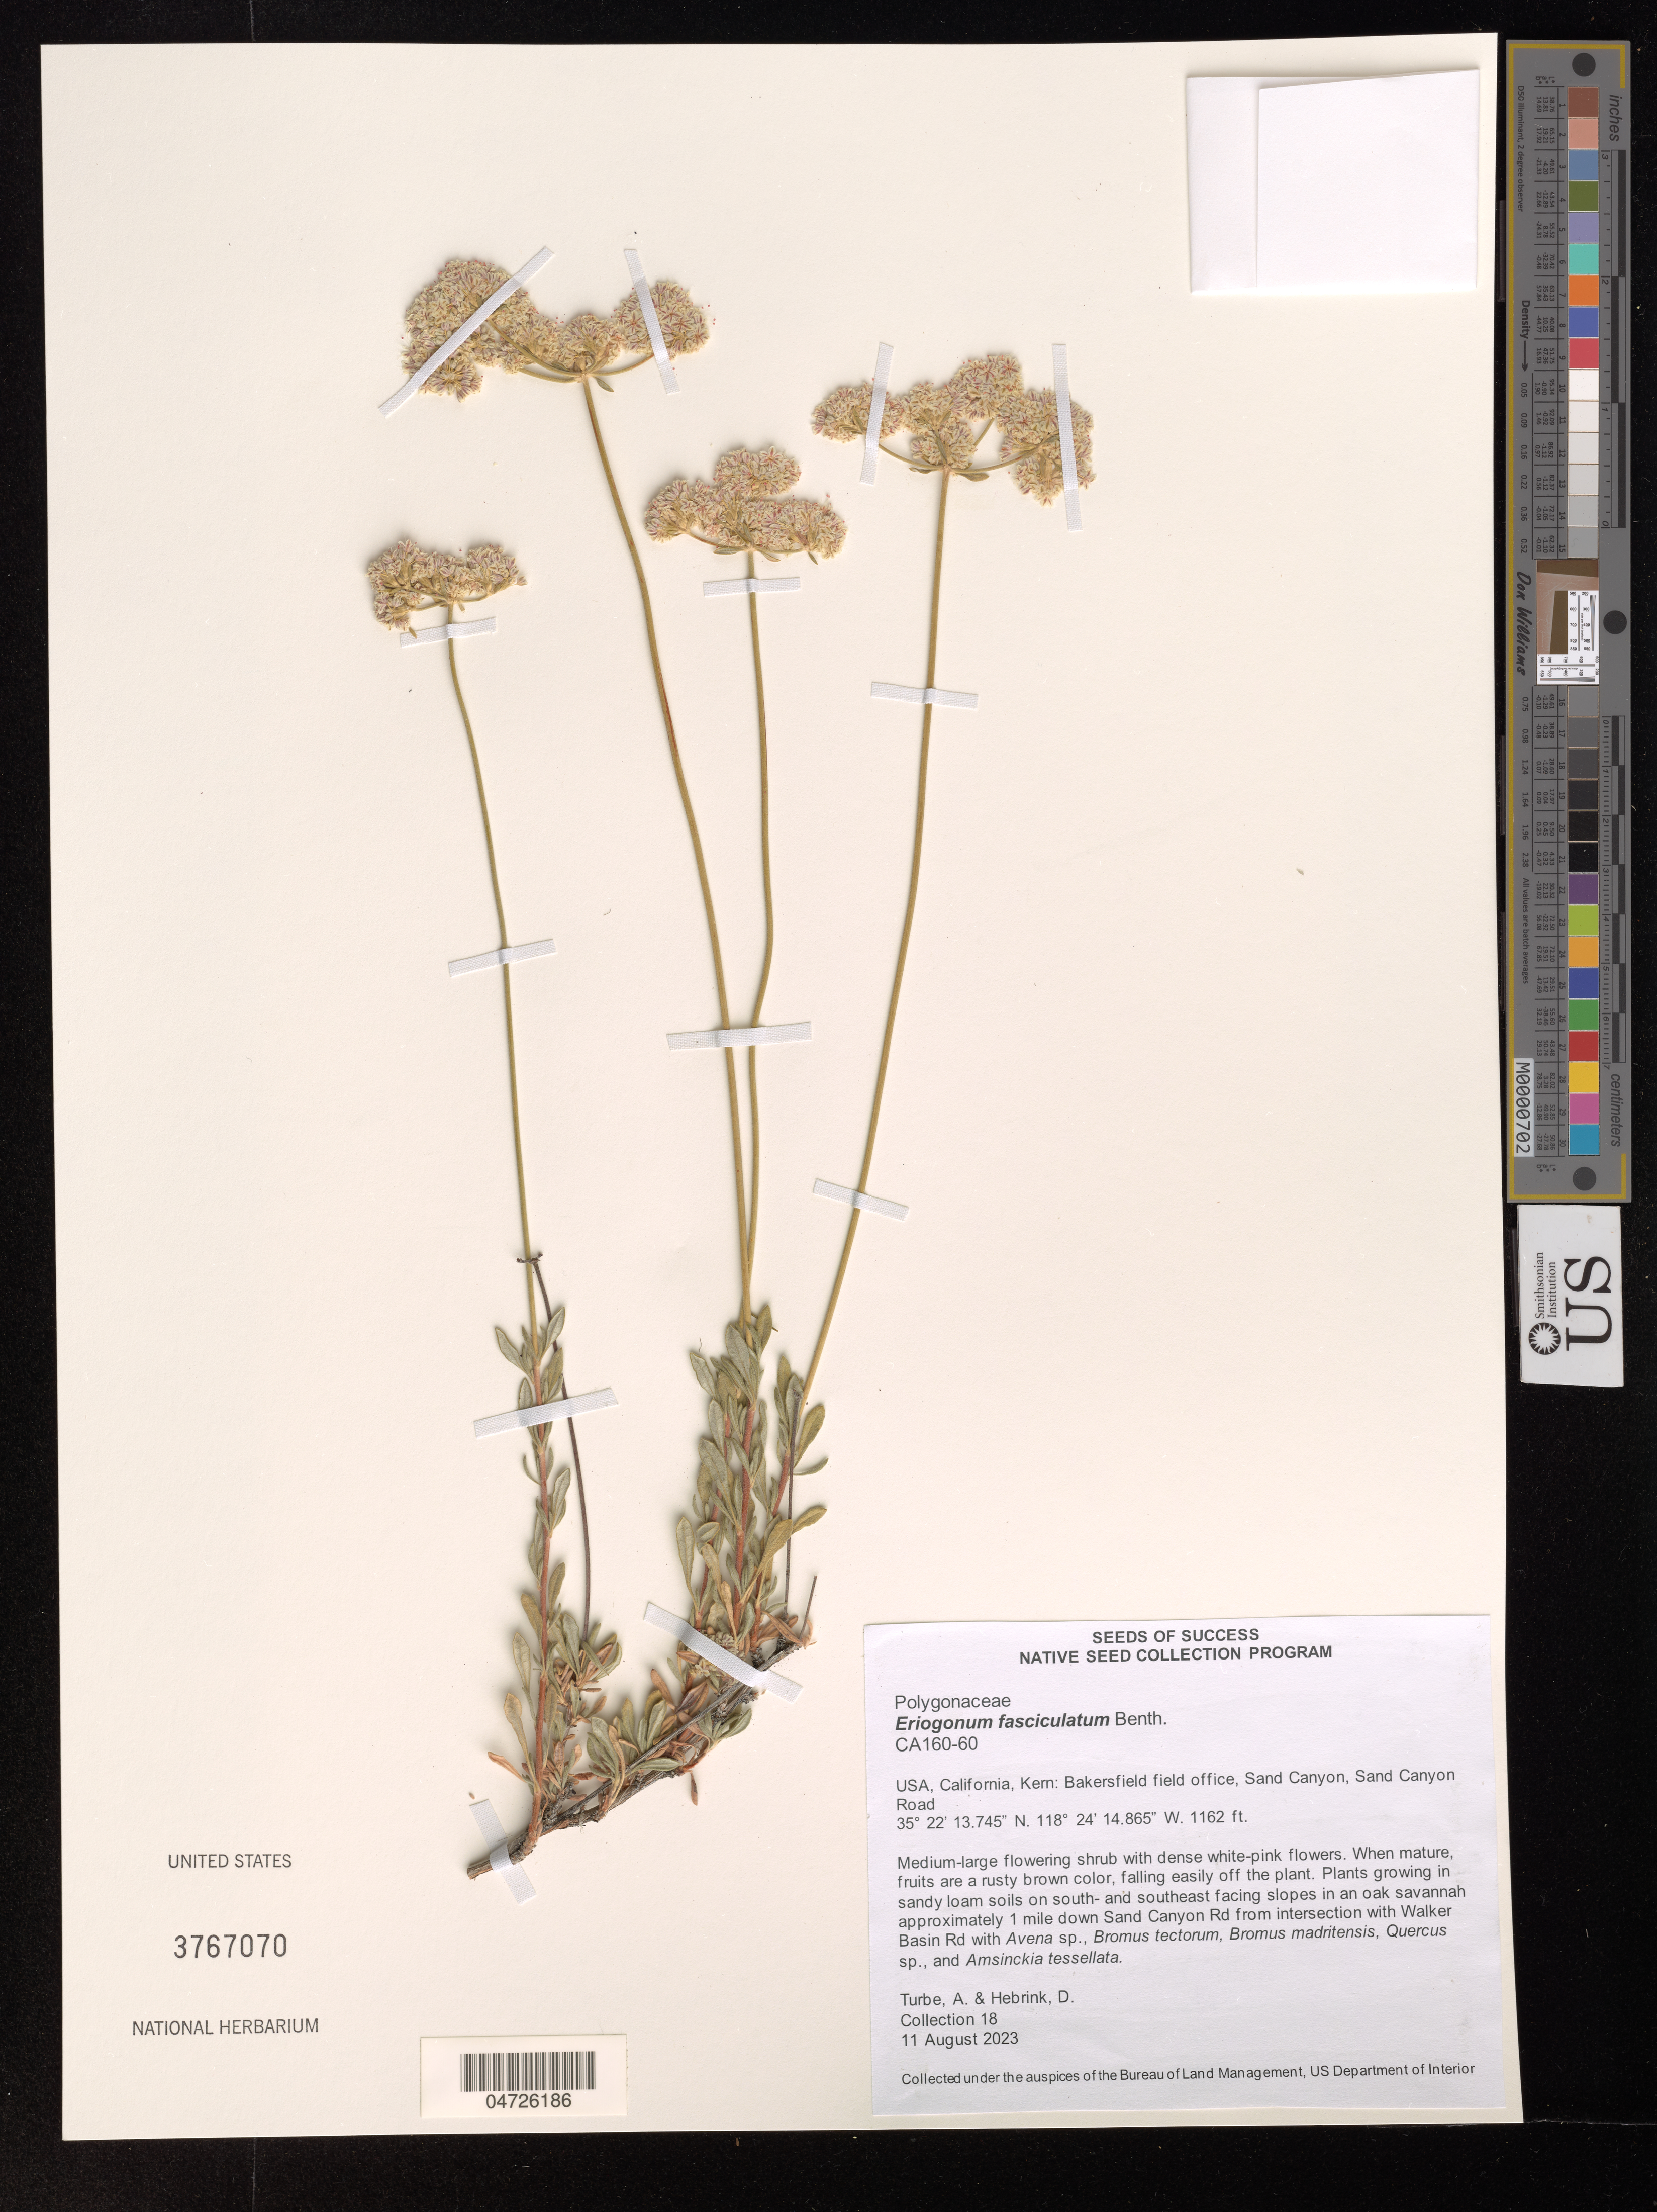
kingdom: Plantae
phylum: Tracheophyta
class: Magnoliopsida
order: Caryophyllales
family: Polygonaceae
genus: Eriogonum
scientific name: Eriogonum fasciculatum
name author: Benth.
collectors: A. Turbe & D. Hebrink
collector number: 18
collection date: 2023-08-11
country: United States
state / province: California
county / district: Kern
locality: Kern: Bakersfield field office, Sand Canyon, Sand Canyon Road.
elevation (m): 354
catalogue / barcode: US 3767070